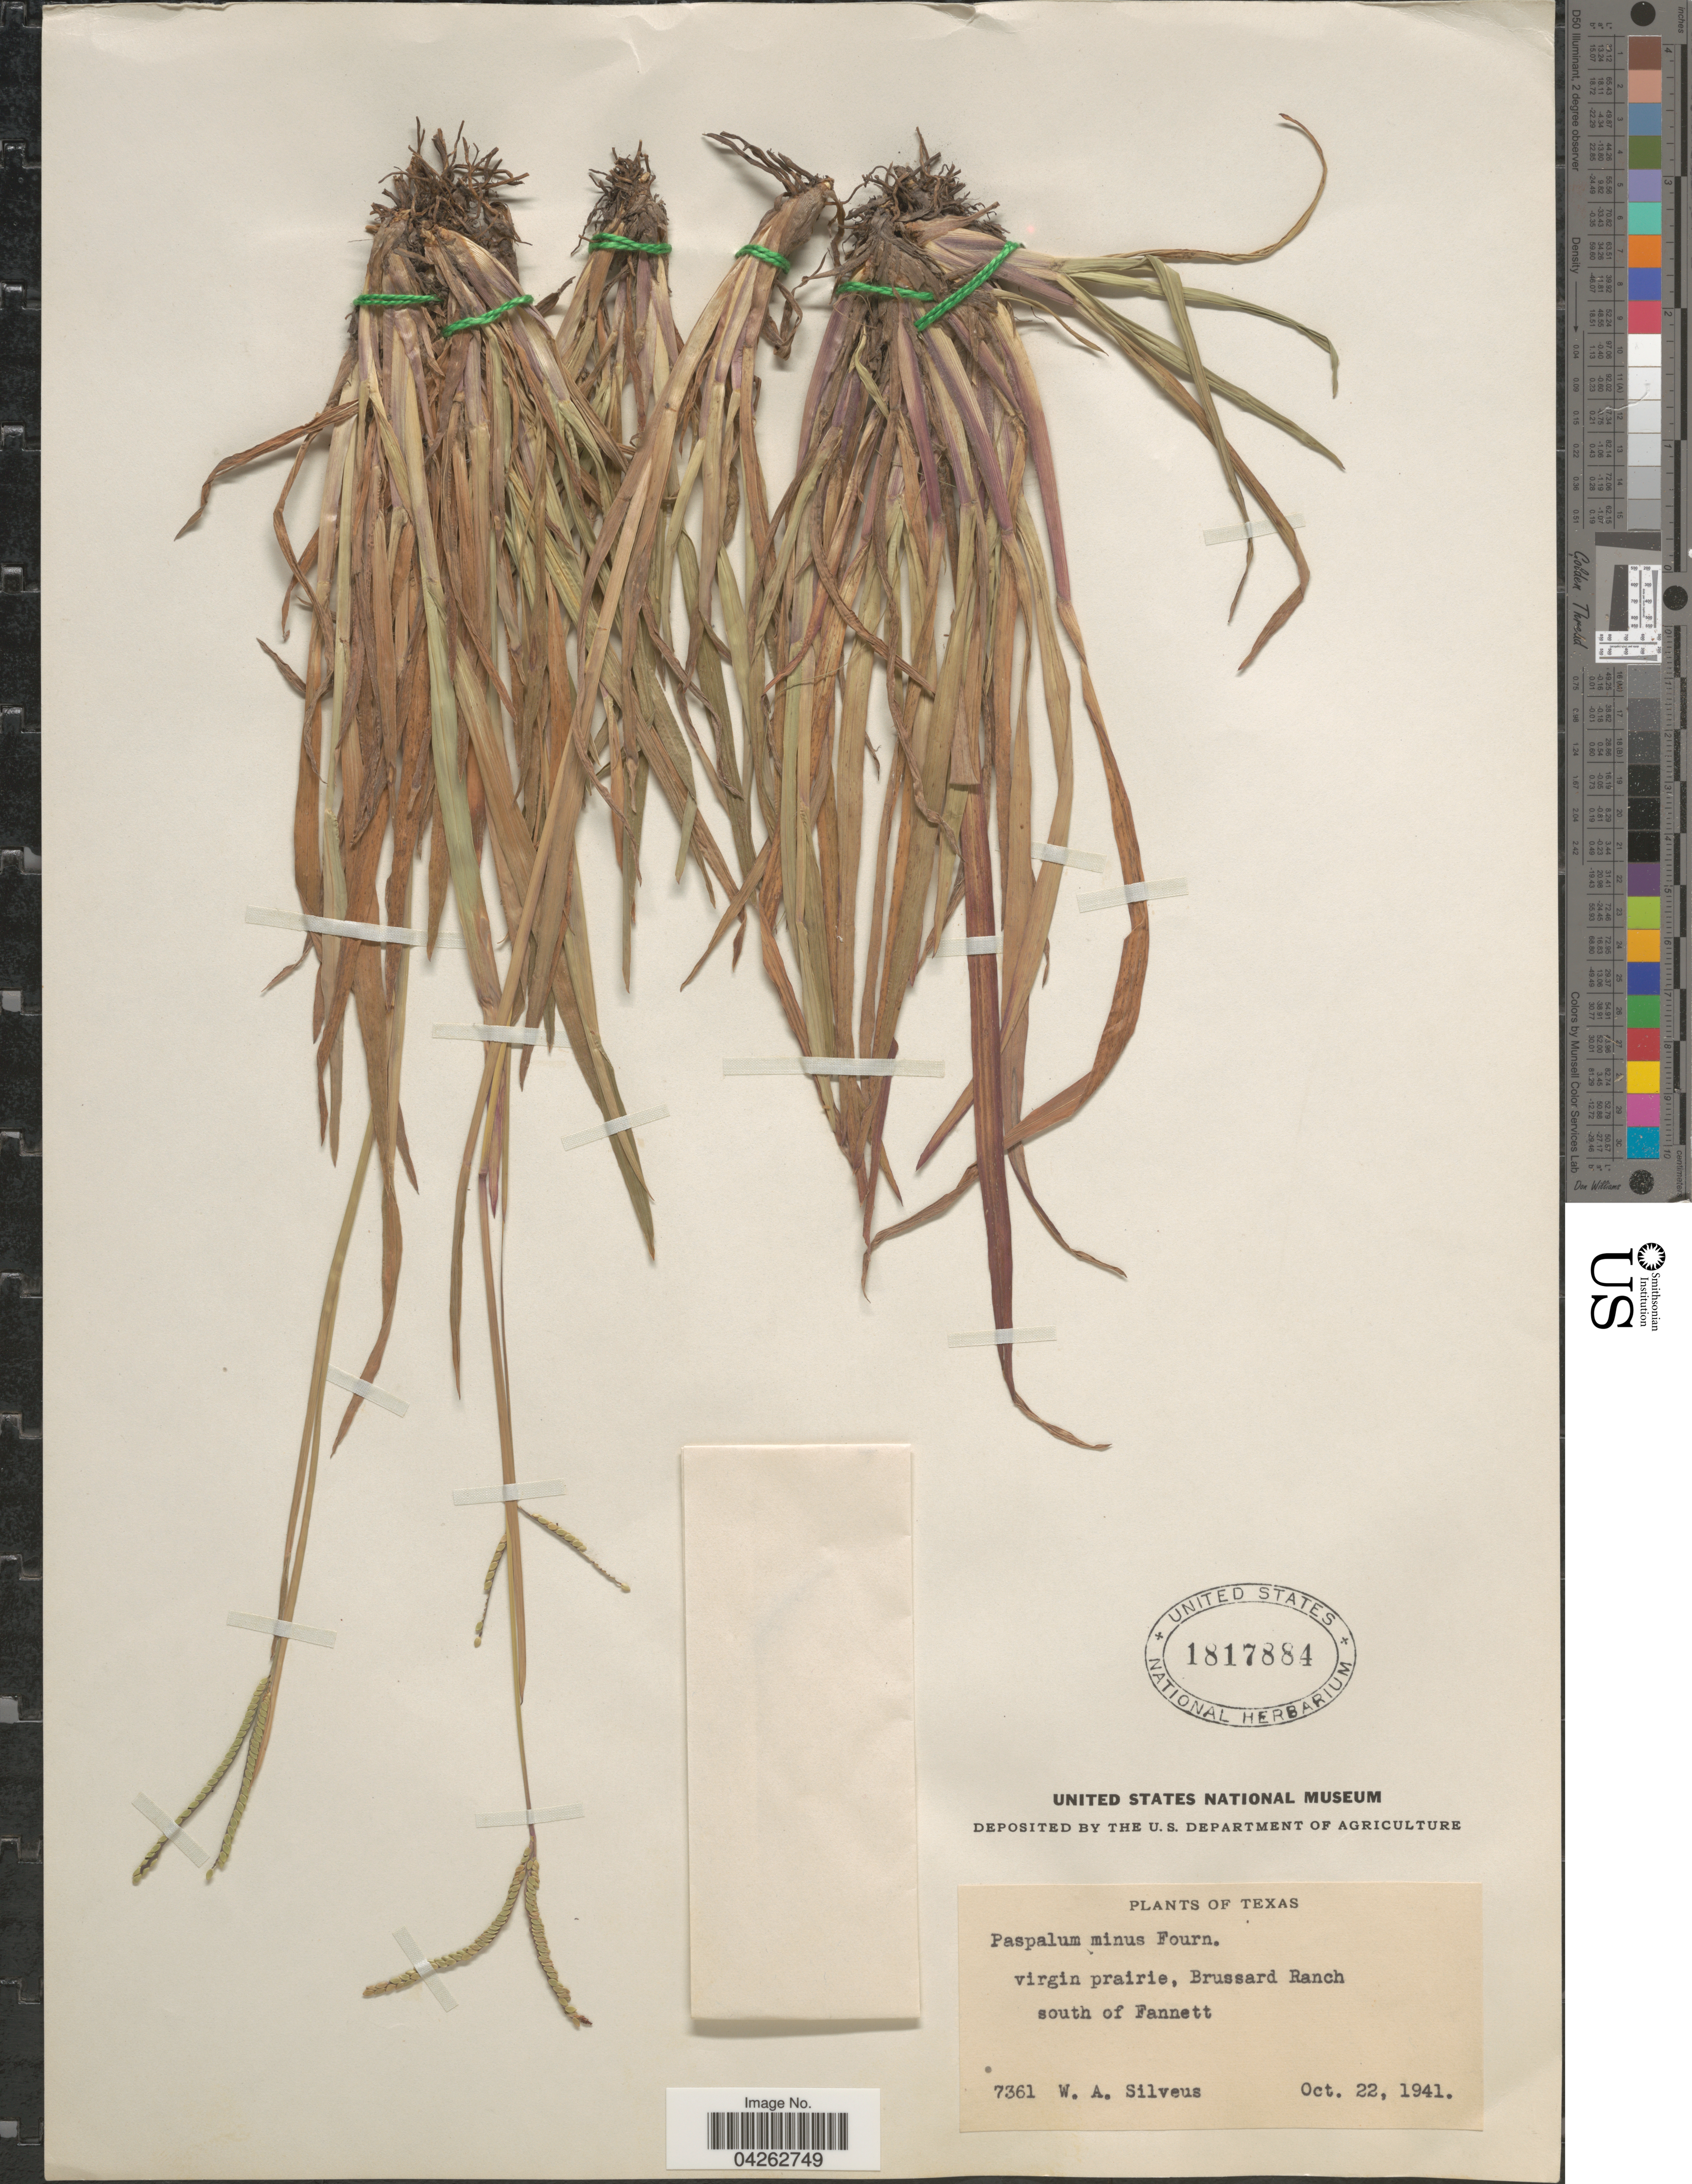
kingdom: Plantae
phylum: Tracheophyta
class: Liliopsida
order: Poales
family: Poaceae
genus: Paspalum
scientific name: Paspalum minus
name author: E. Fourn.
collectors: W. Silveus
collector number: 7361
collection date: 1941-10-22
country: United States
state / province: Texas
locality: Virgin prairie, Brussard Ranch south of Fannett.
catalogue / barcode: US 1817884